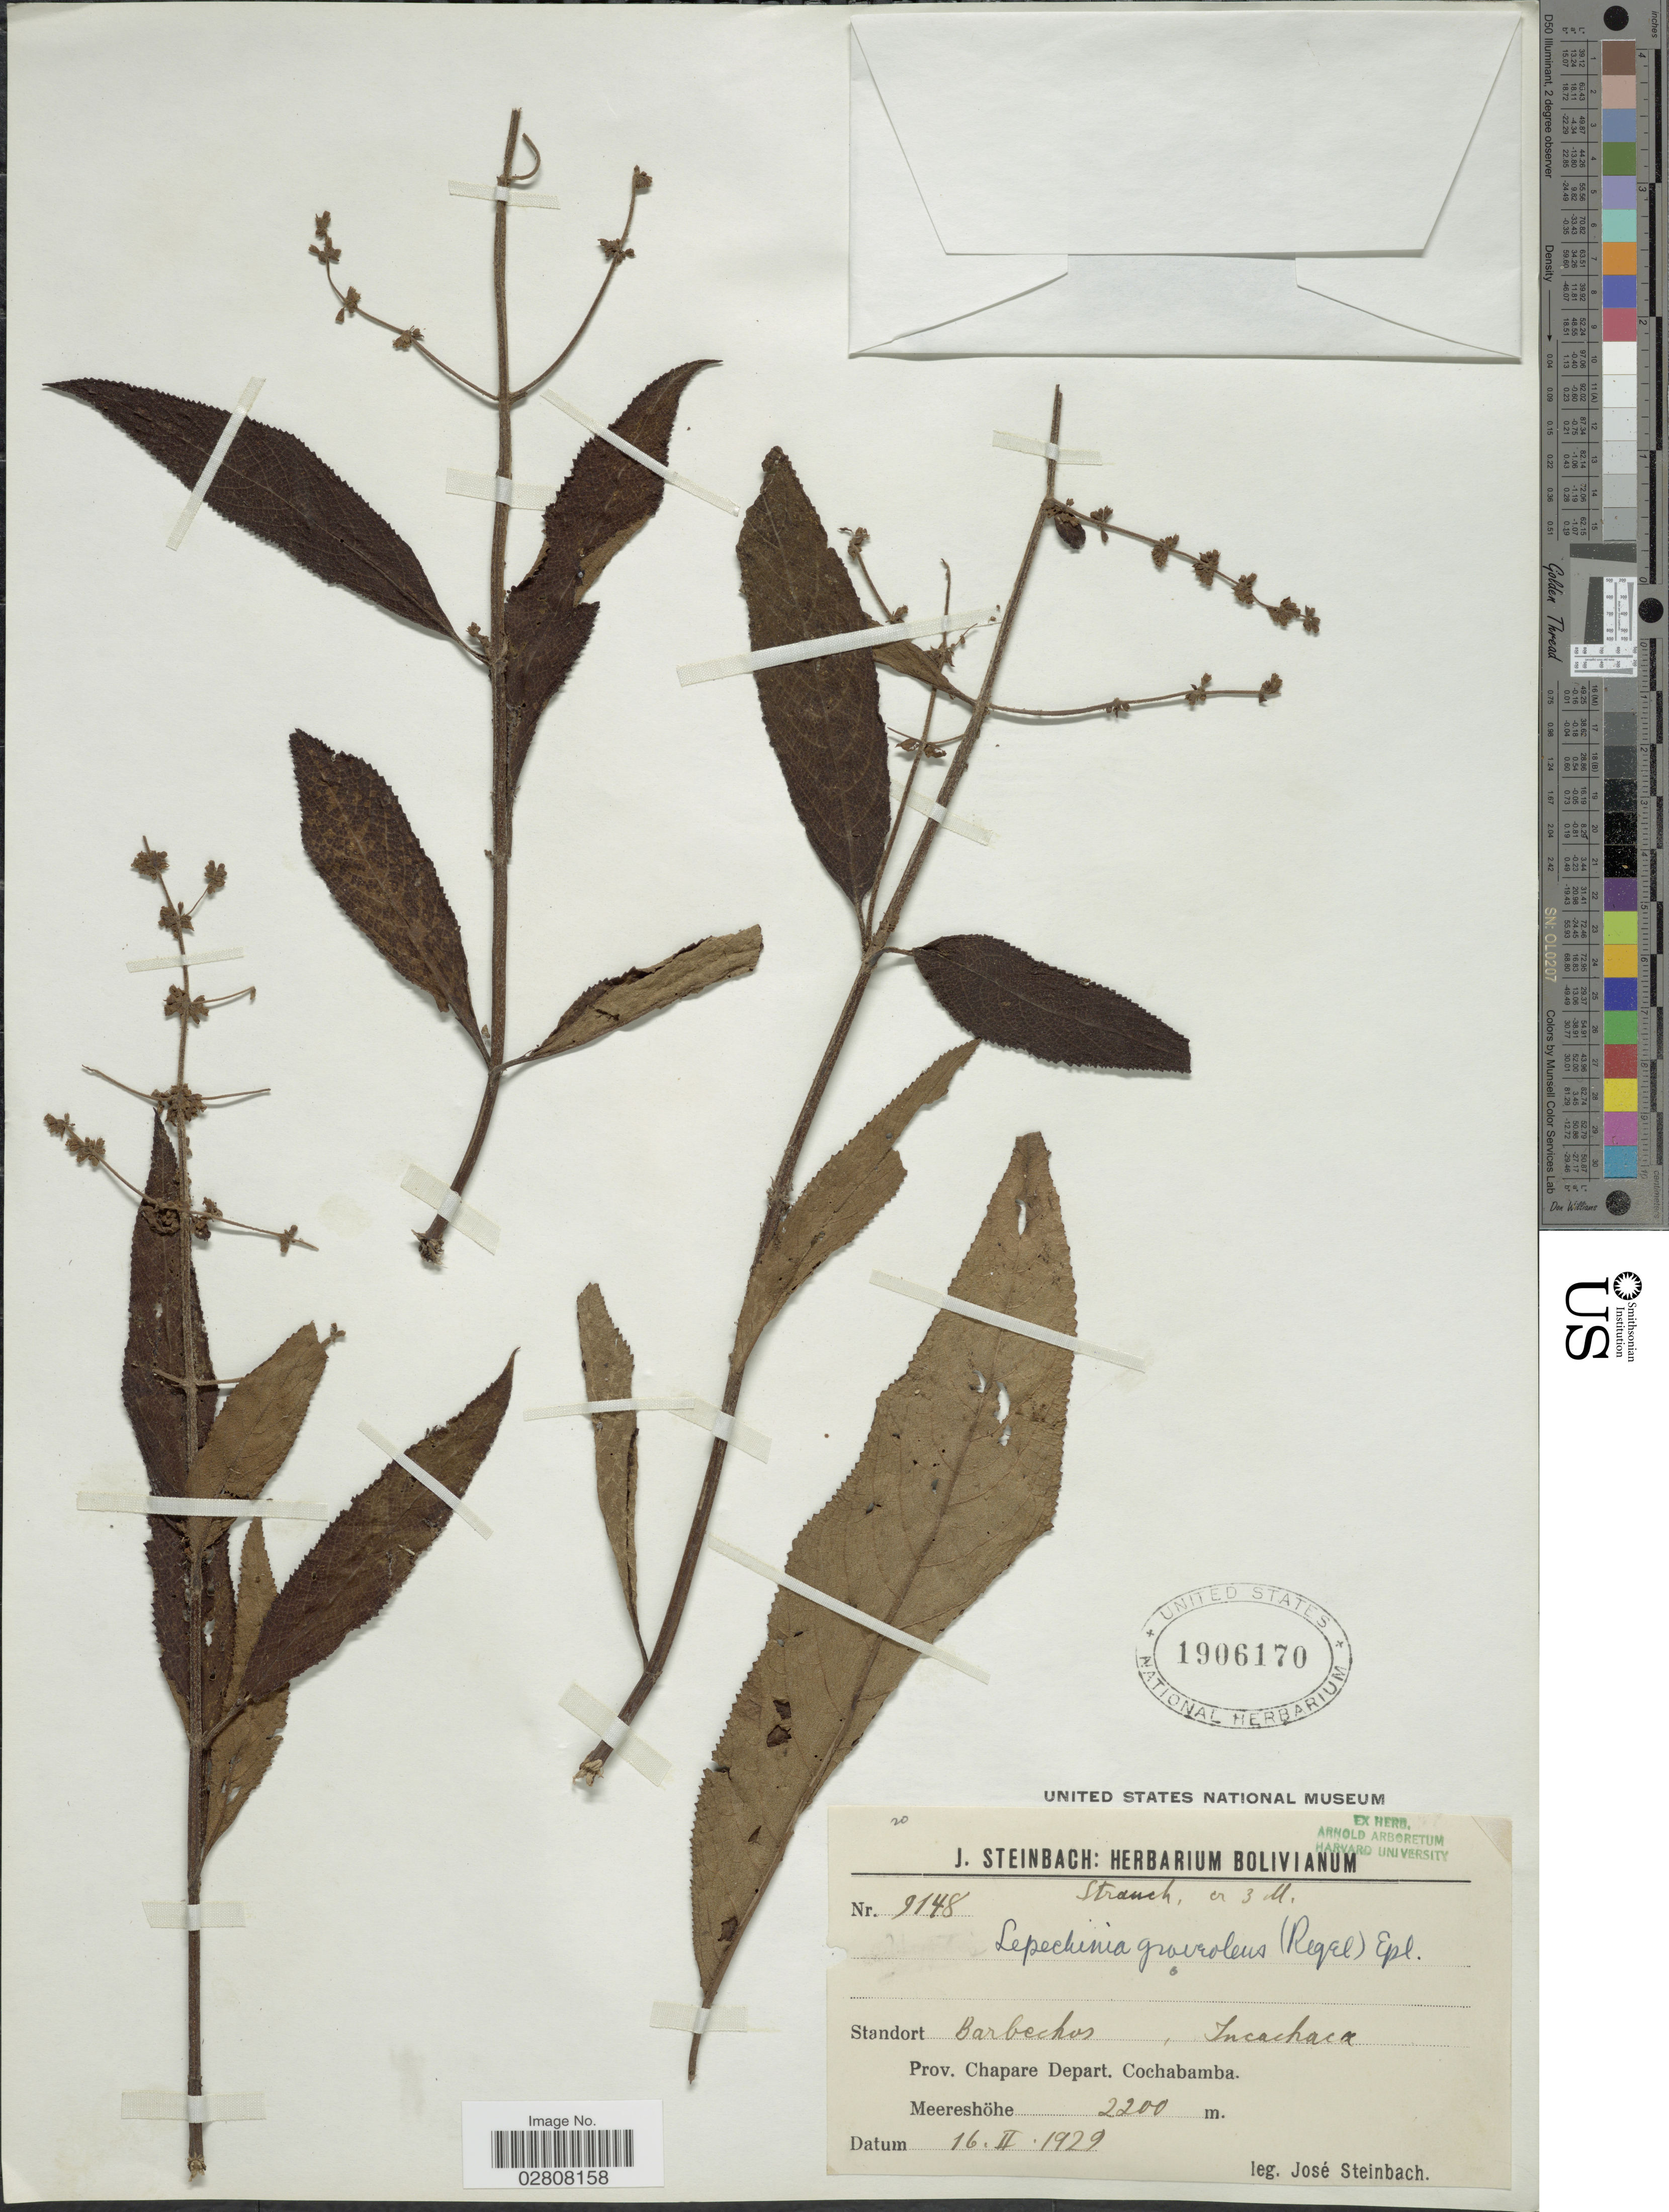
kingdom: Plantae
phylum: Tracheophyta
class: Magnoliopsida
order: Lamiales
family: Lamiaceae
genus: Lepechinia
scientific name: Lepechinia graveolens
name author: (Regel) Epling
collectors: J. Steinbach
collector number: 9148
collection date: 1929-02-16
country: Bolivia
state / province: Cochabamba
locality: Barbechos, Incachaca. Prov. Chapare Depart. Cochabamba.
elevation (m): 2200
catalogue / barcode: US 1906170